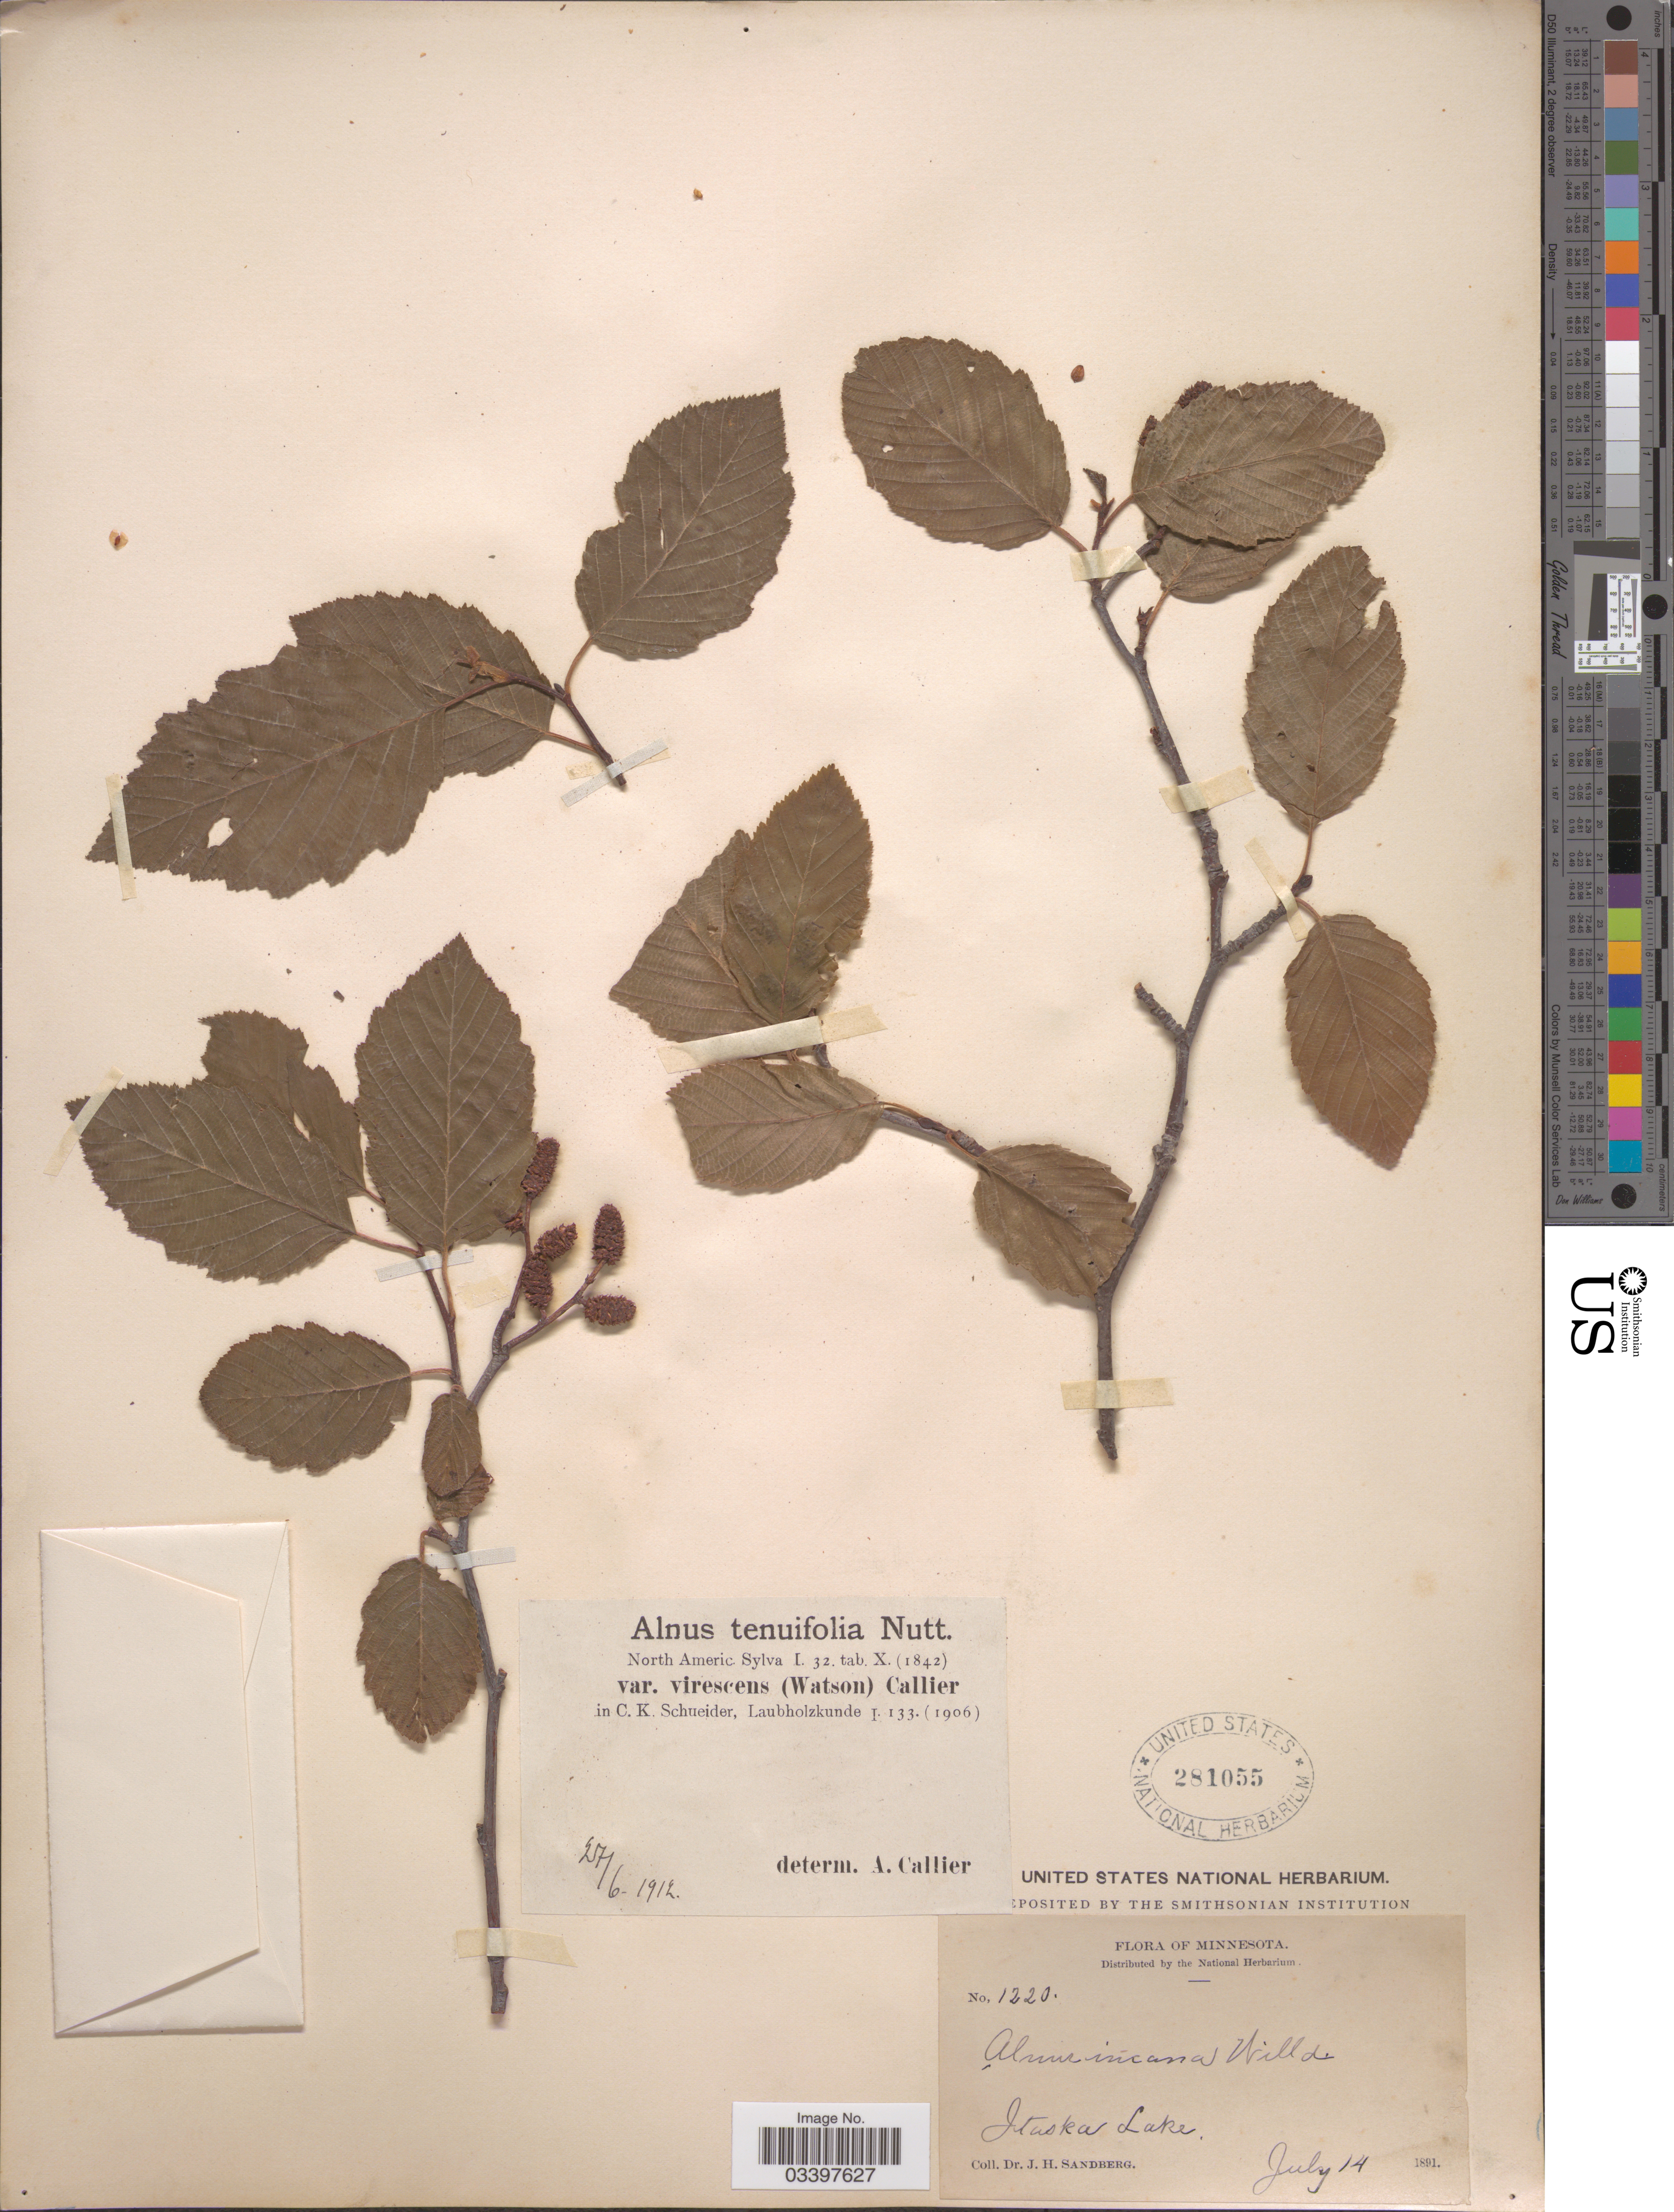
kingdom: Plantae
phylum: Tracheophyta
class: Magnoliopsida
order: Fagales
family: Betulaceae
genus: Alnus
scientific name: Alnus incana subsp. rugosa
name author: (Du Roi) R.T. Clausen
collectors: J. H. Sandberg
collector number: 1220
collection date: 1891-07-14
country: United States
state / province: Minnesota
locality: Itaska Lake.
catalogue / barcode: US 281055